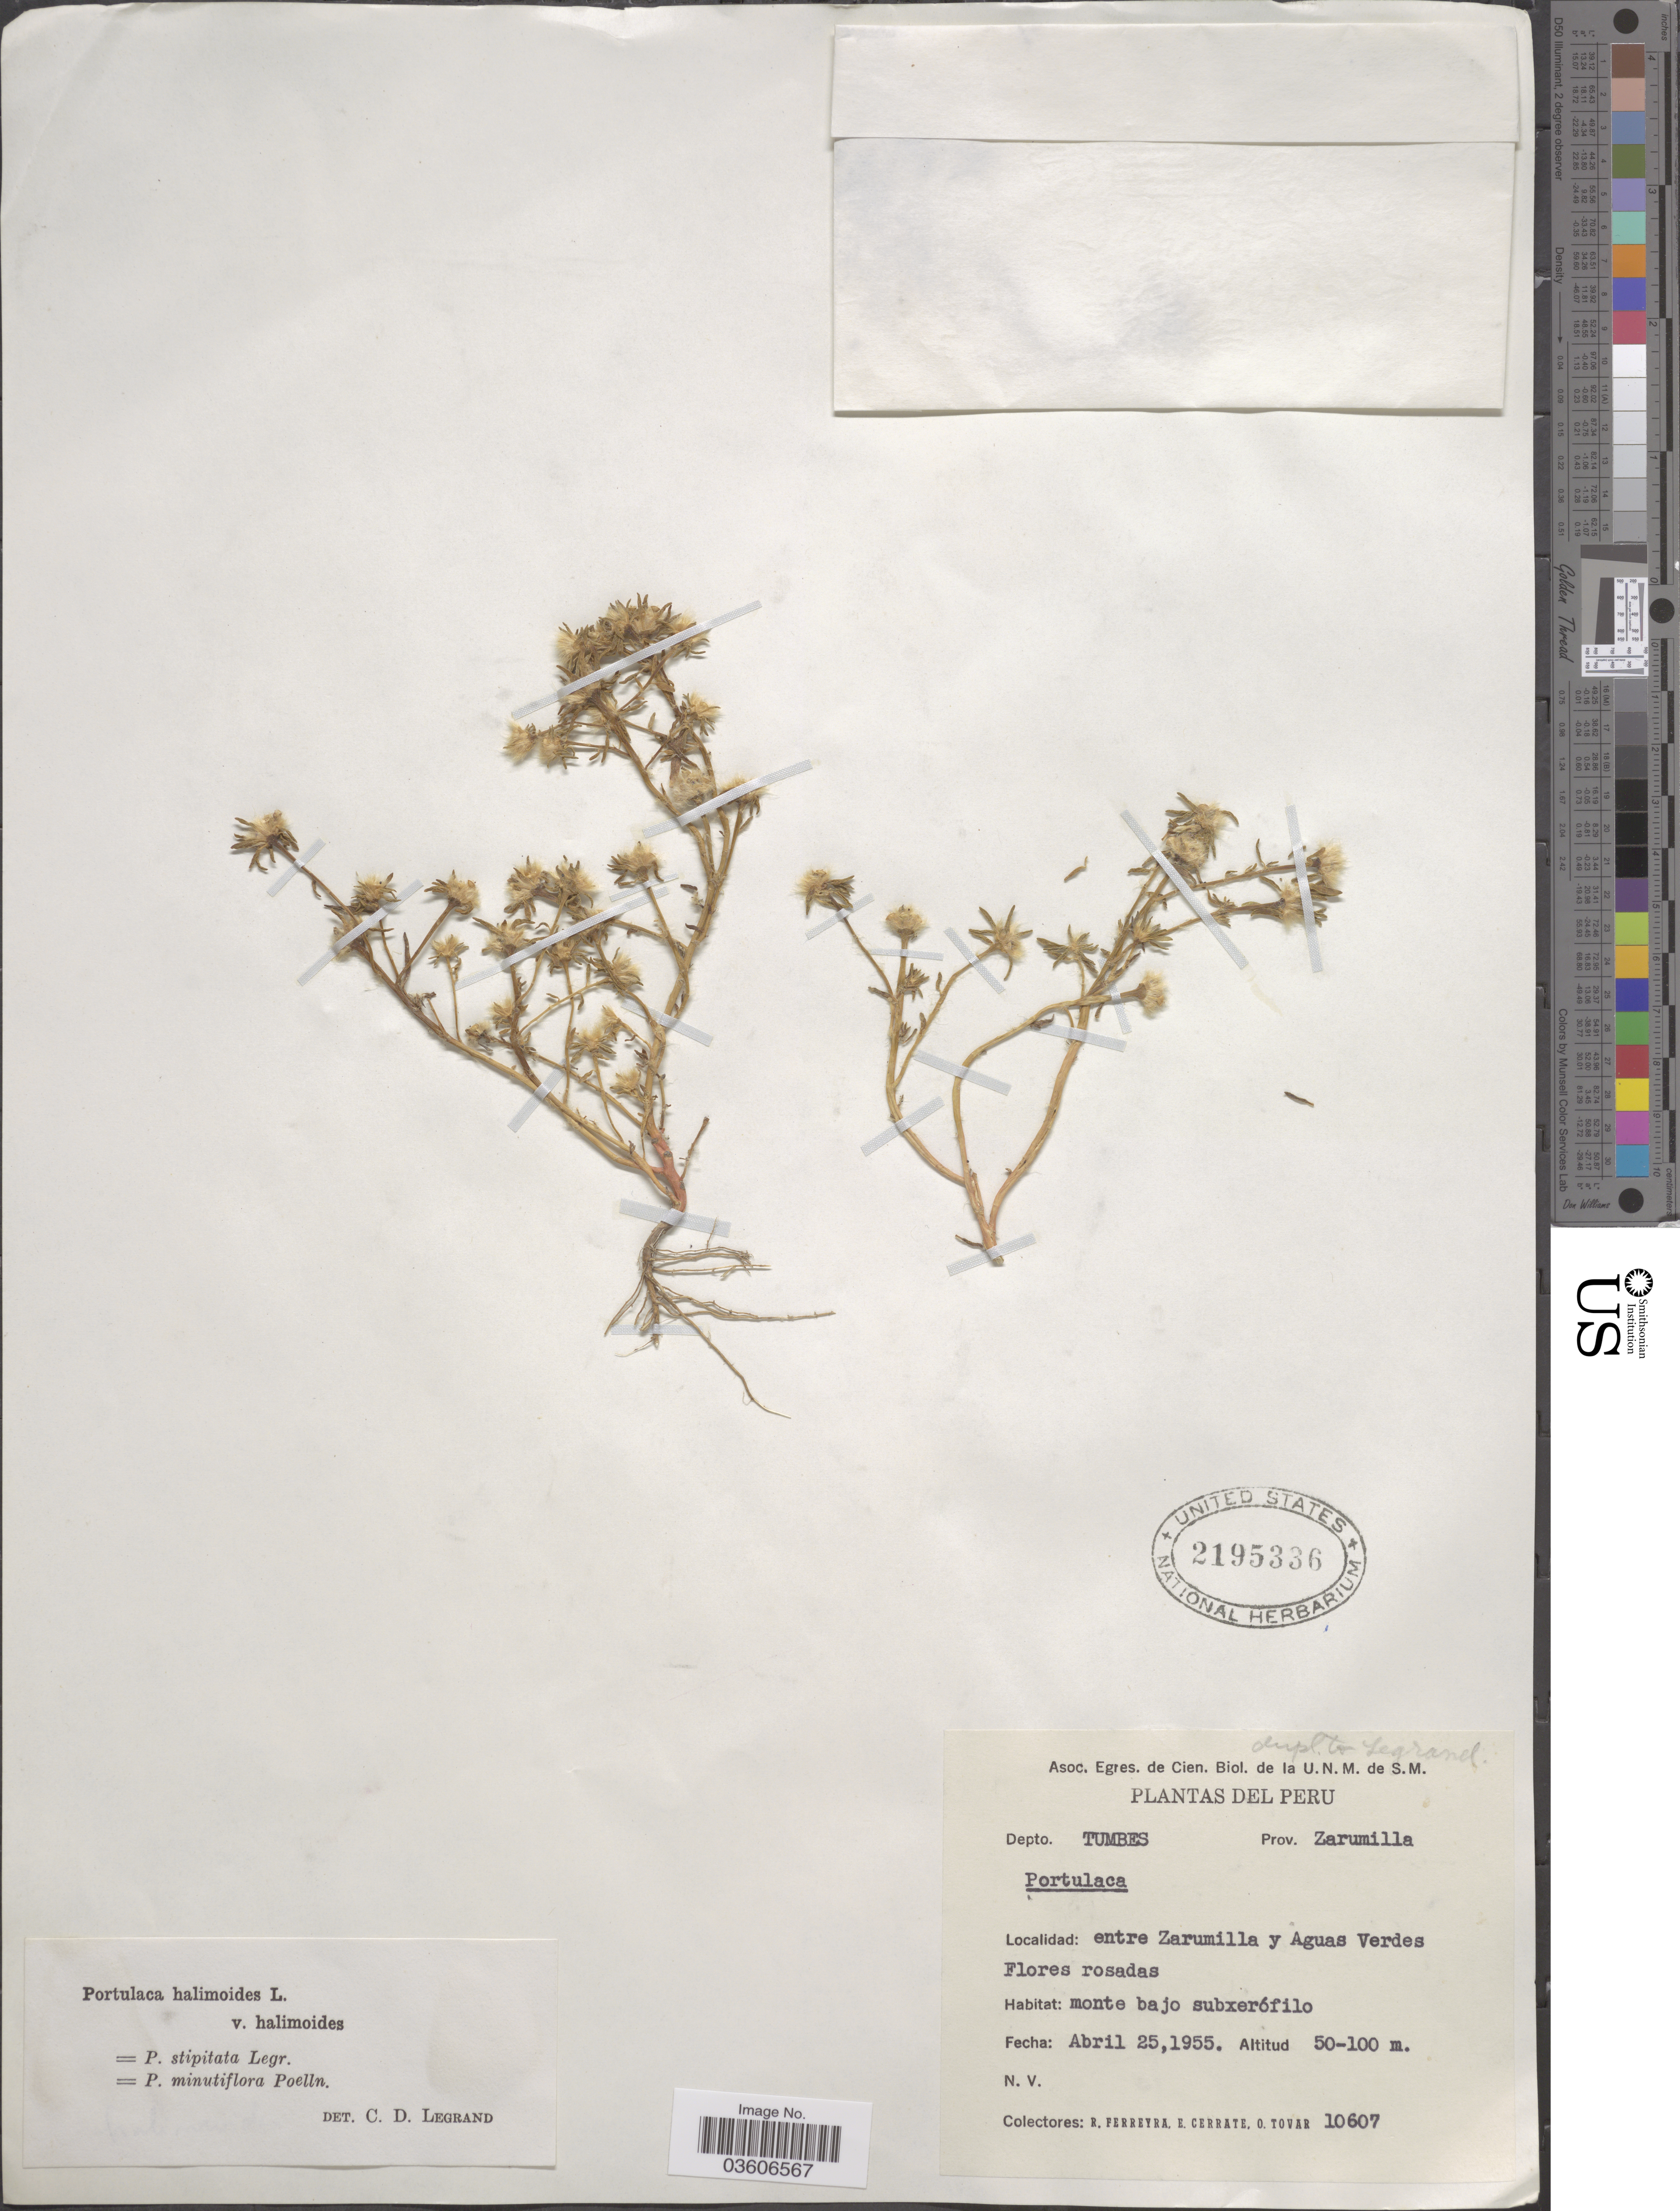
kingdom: Plantae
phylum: Tracheophyta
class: Magnoliopsida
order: Caryophyllales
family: Portulacaceae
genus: Portulaca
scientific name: Portulaca halimoides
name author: L.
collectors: R. A. Ferreyra, E. Cerrate & Ó. Tovar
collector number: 10607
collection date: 1955-04-25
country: Peru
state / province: Tumbes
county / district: Zarumilla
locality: Depto. Tumbes. Prov. Zarumilla. Entre Zarumilla y Aguas Verdes.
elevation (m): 50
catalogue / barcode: US 2195336